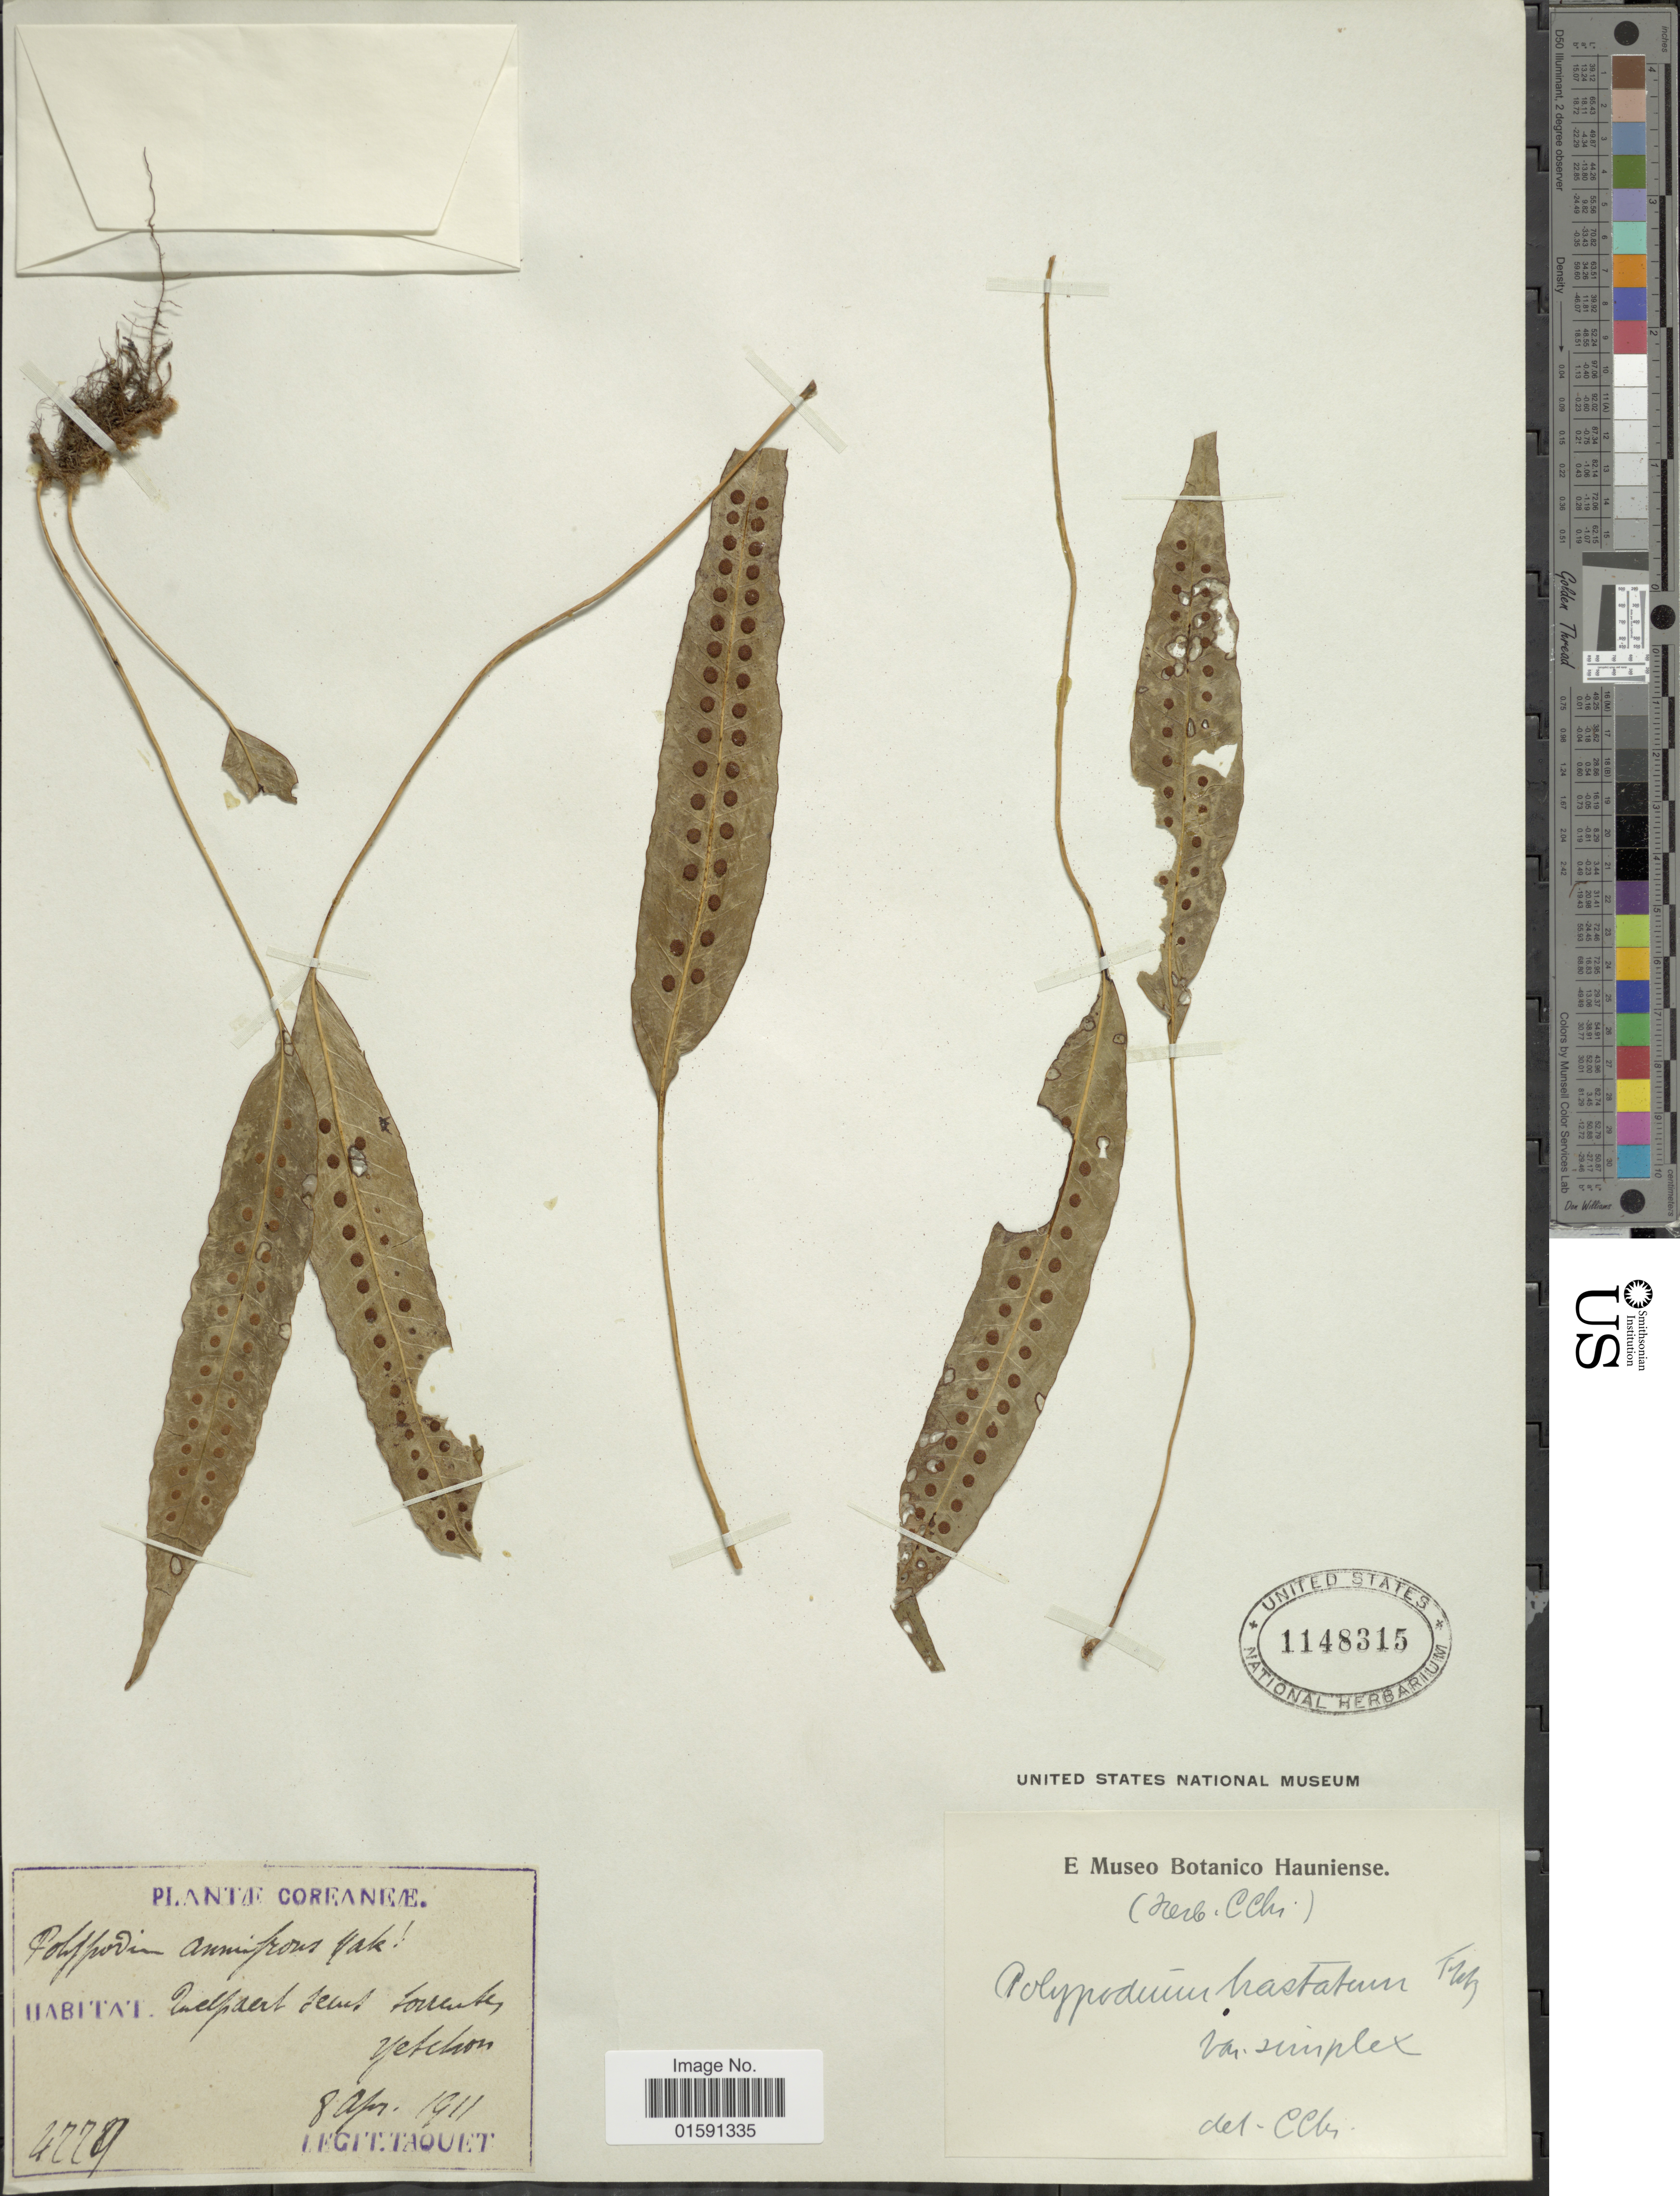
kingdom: Plantae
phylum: Tracheophyta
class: Polypodiopsida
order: Polypodiales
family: Polypodiaceae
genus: Selliguea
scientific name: Selliguea hastata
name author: (Thunb.) Fraser-Jenk.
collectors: Taquet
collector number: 4229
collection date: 1911-04-08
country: South Korea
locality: Melpaat decus teoiwen yetchom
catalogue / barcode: US 1148315